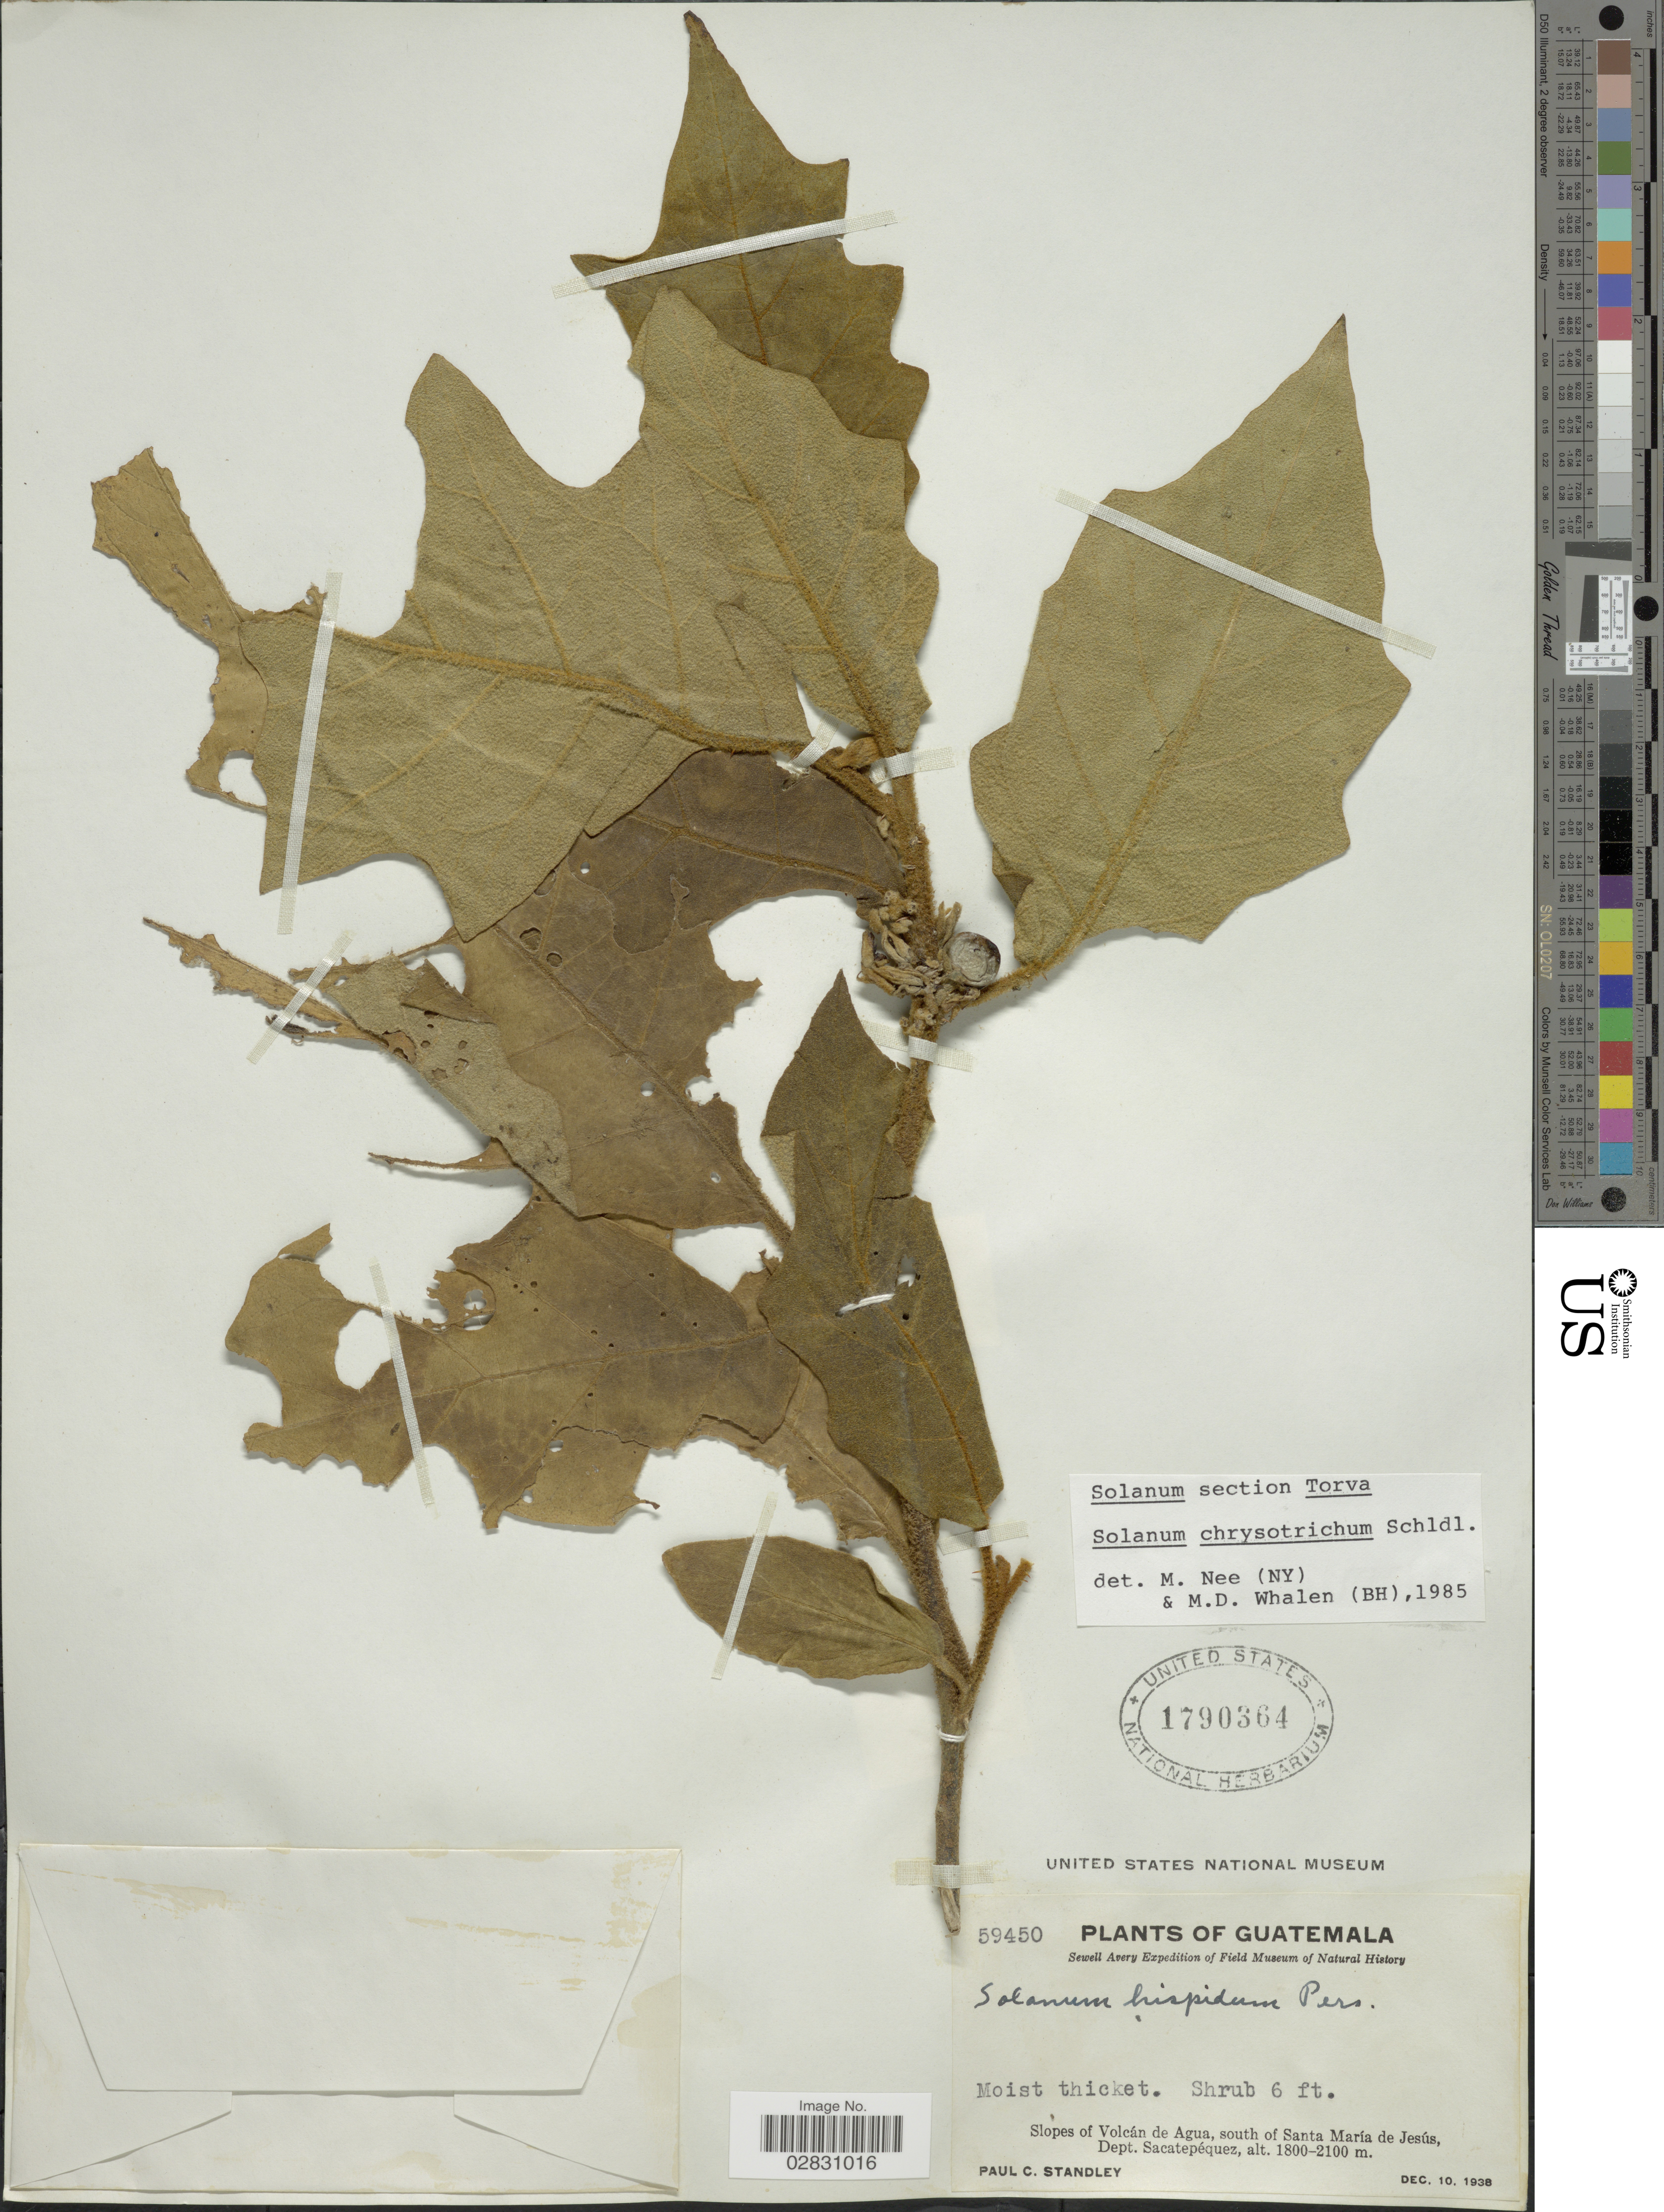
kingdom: Plantae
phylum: Tracheophyta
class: Magnoliopsida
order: Solanales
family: Solanaceae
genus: Solanum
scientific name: Solanum chrysotrichum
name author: Schltdl.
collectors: P. C. Standley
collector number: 59450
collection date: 1938-12-10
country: Guatemala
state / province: Sacatepéquez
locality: Slopes of Volcán de Agua, south of Santa María de Jesús, Dept. Sacatepéquez.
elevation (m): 1800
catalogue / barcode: US 1790364